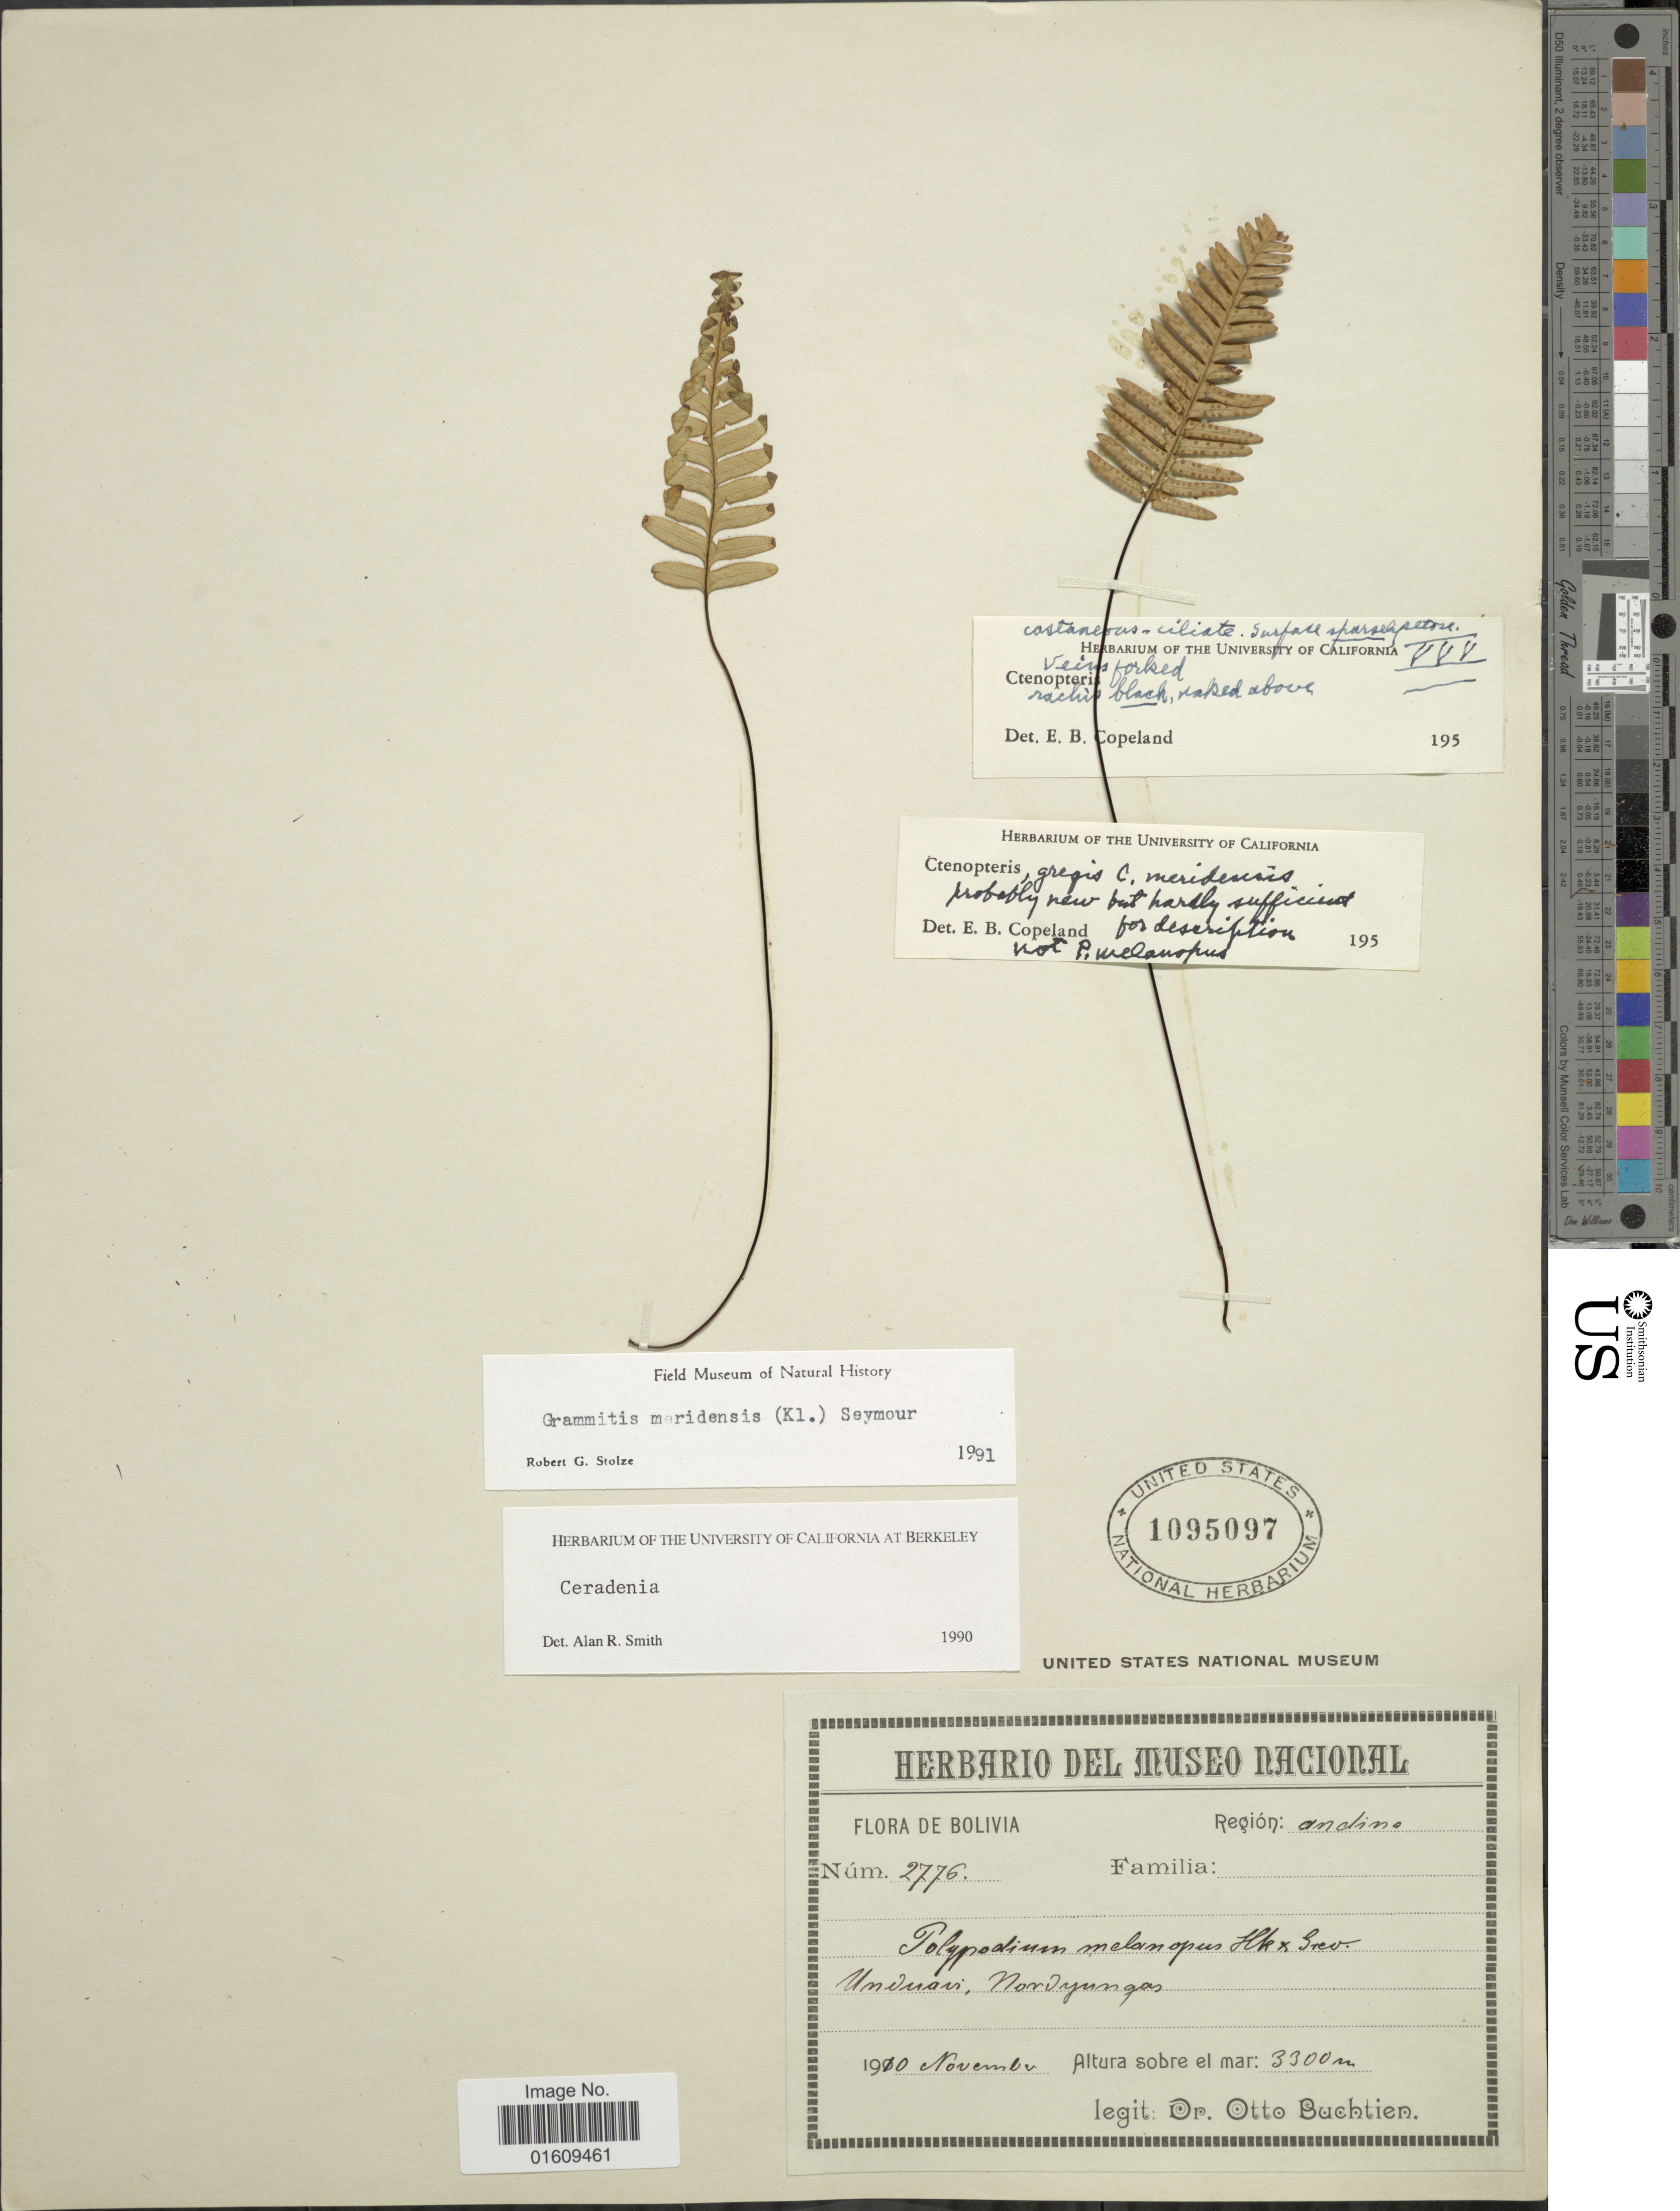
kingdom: Plantae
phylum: Tracheophyta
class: Polypodiopsida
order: Polypodiales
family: Polypodiaceae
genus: Ceradenia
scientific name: Ceradenia meridensis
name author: (Klotzsch) L.E. Bishop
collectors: O. Buchtien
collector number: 2776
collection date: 1910-11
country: Bolivia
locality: Bolivia, Región: andina, Unduavi, Nordyungas.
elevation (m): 3300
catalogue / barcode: US 1095097